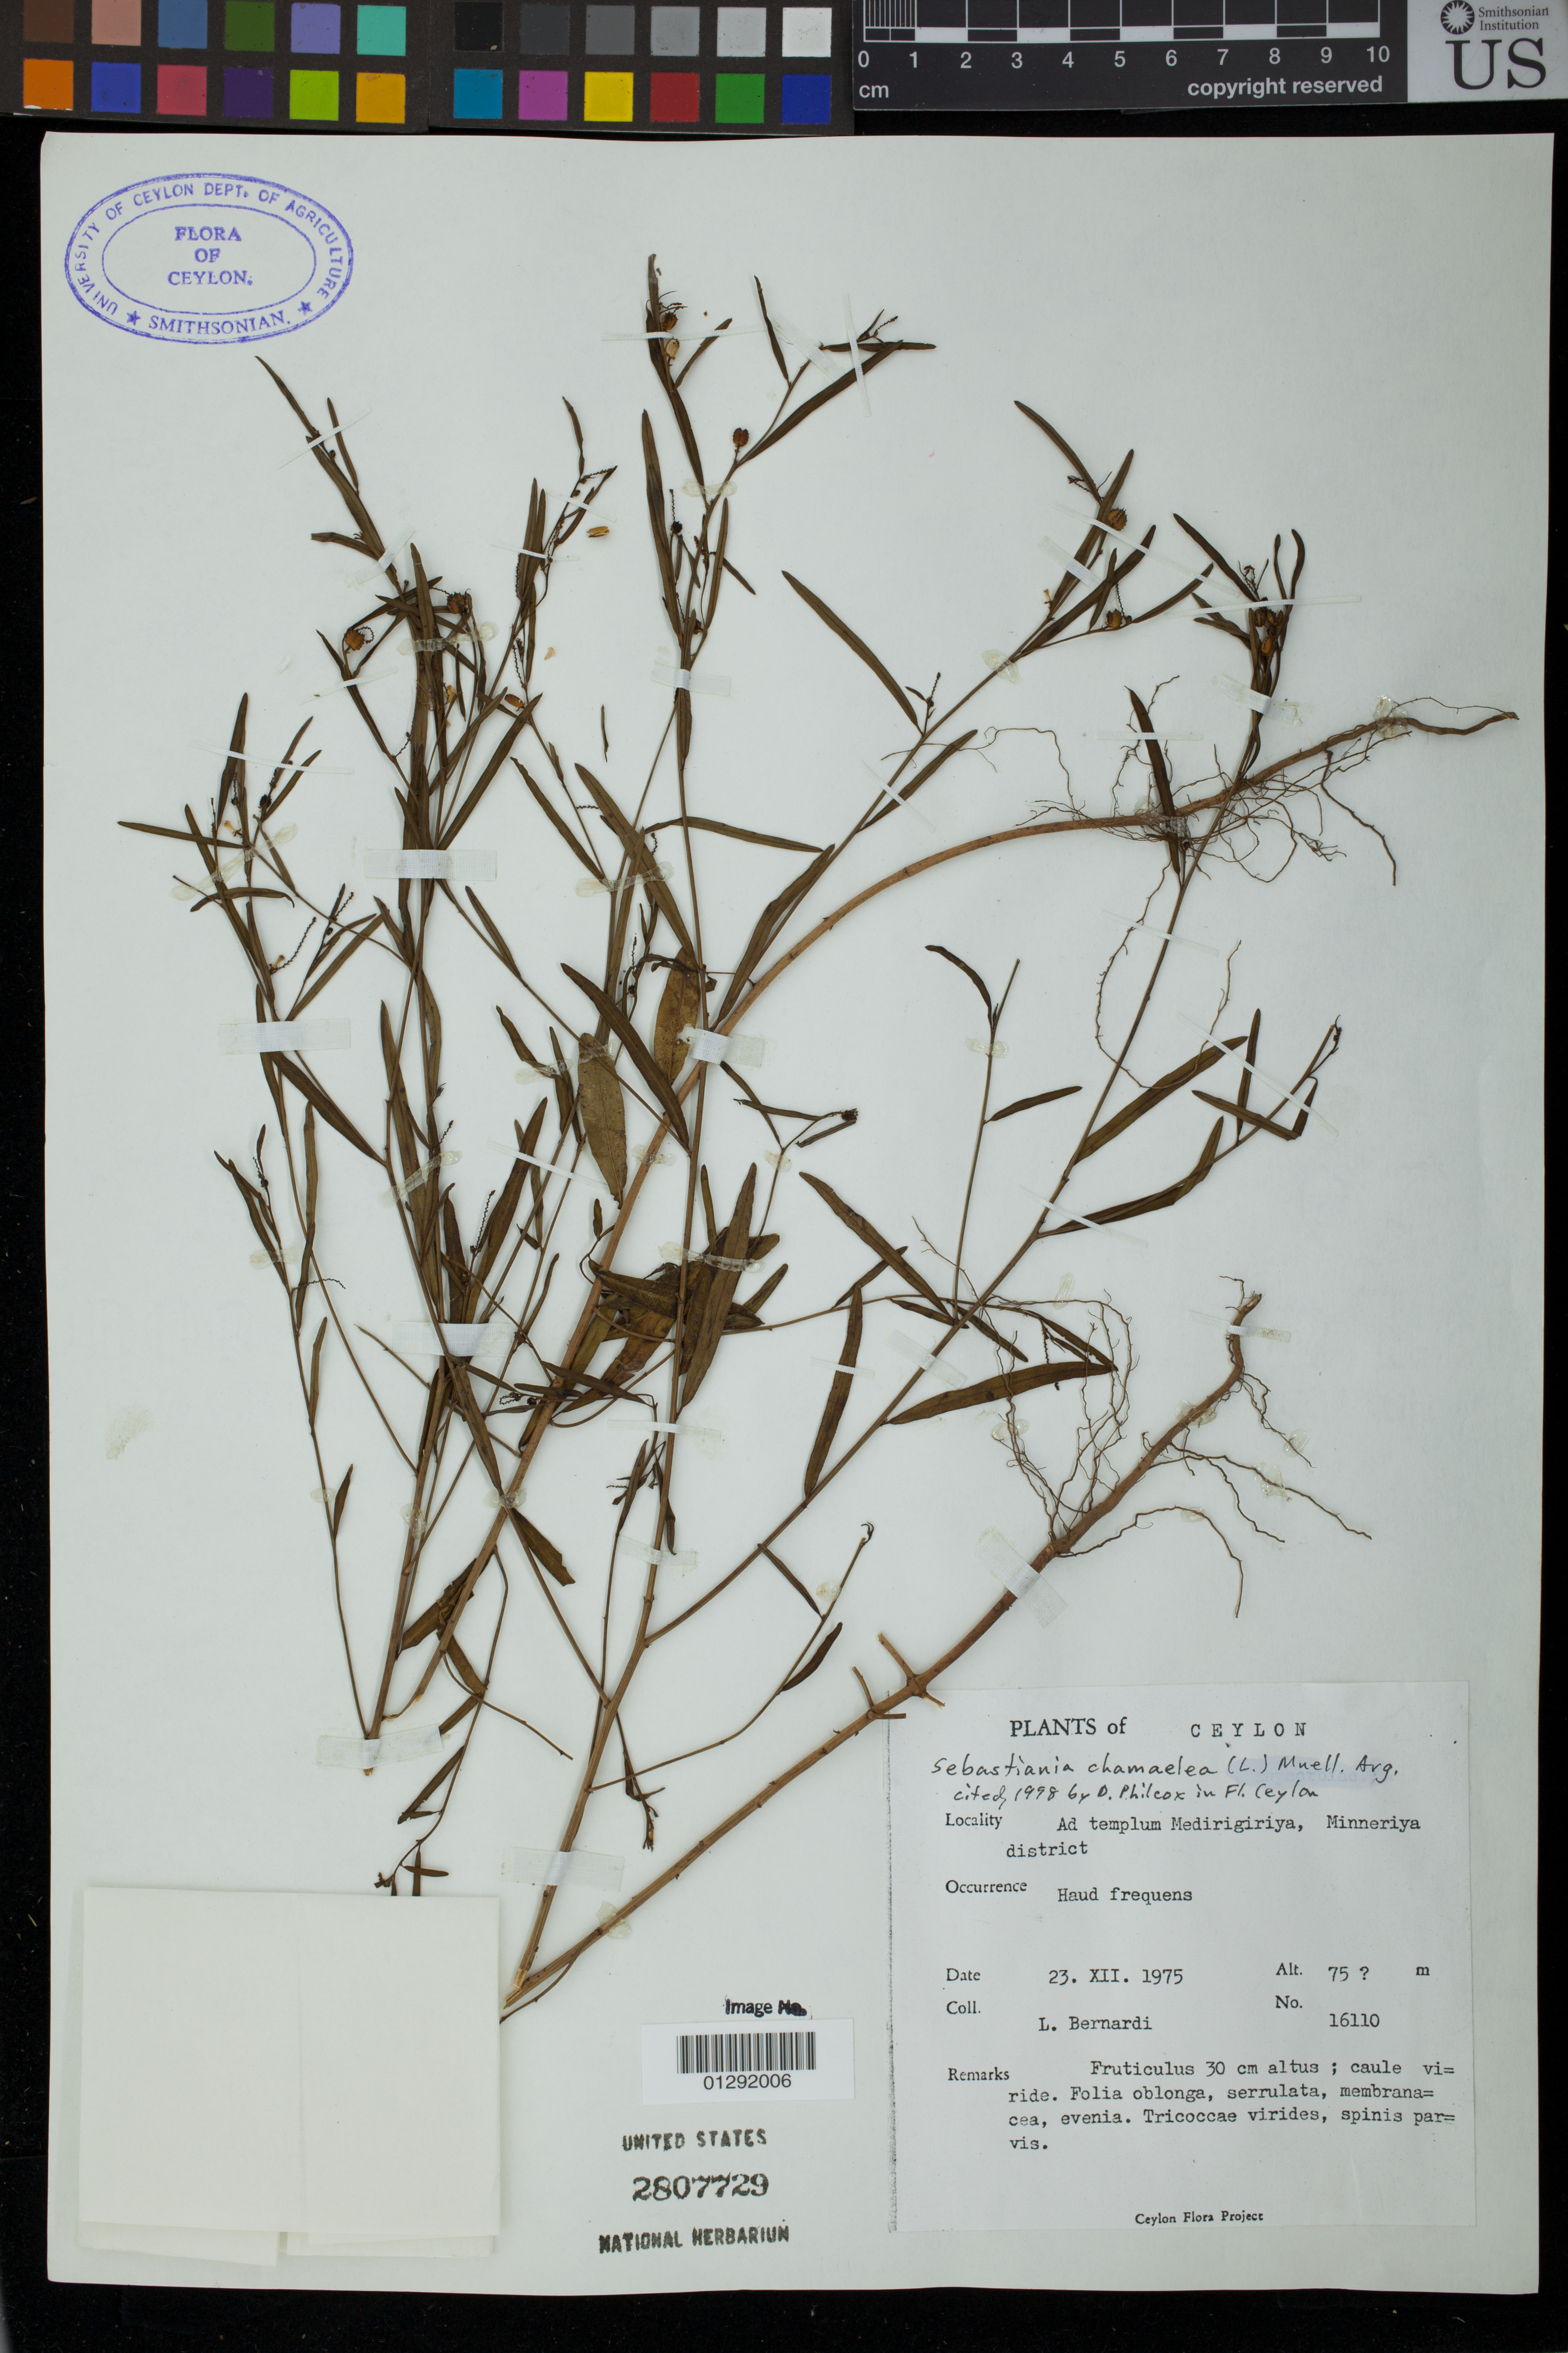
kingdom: Plantae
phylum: Tracheophyta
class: Magnoliopsida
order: Malpighiales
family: Euphorbiaceae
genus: Sebastiania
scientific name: Sebastiania chamaelea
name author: (L.) Müll. Arg.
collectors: L. Bernardi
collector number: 16110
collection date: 1975-12-23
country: Sri Lanka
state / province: North Central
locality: Ad templum Medirigiriya, Minneriya district. Ceylon.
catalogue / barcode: US 2807729